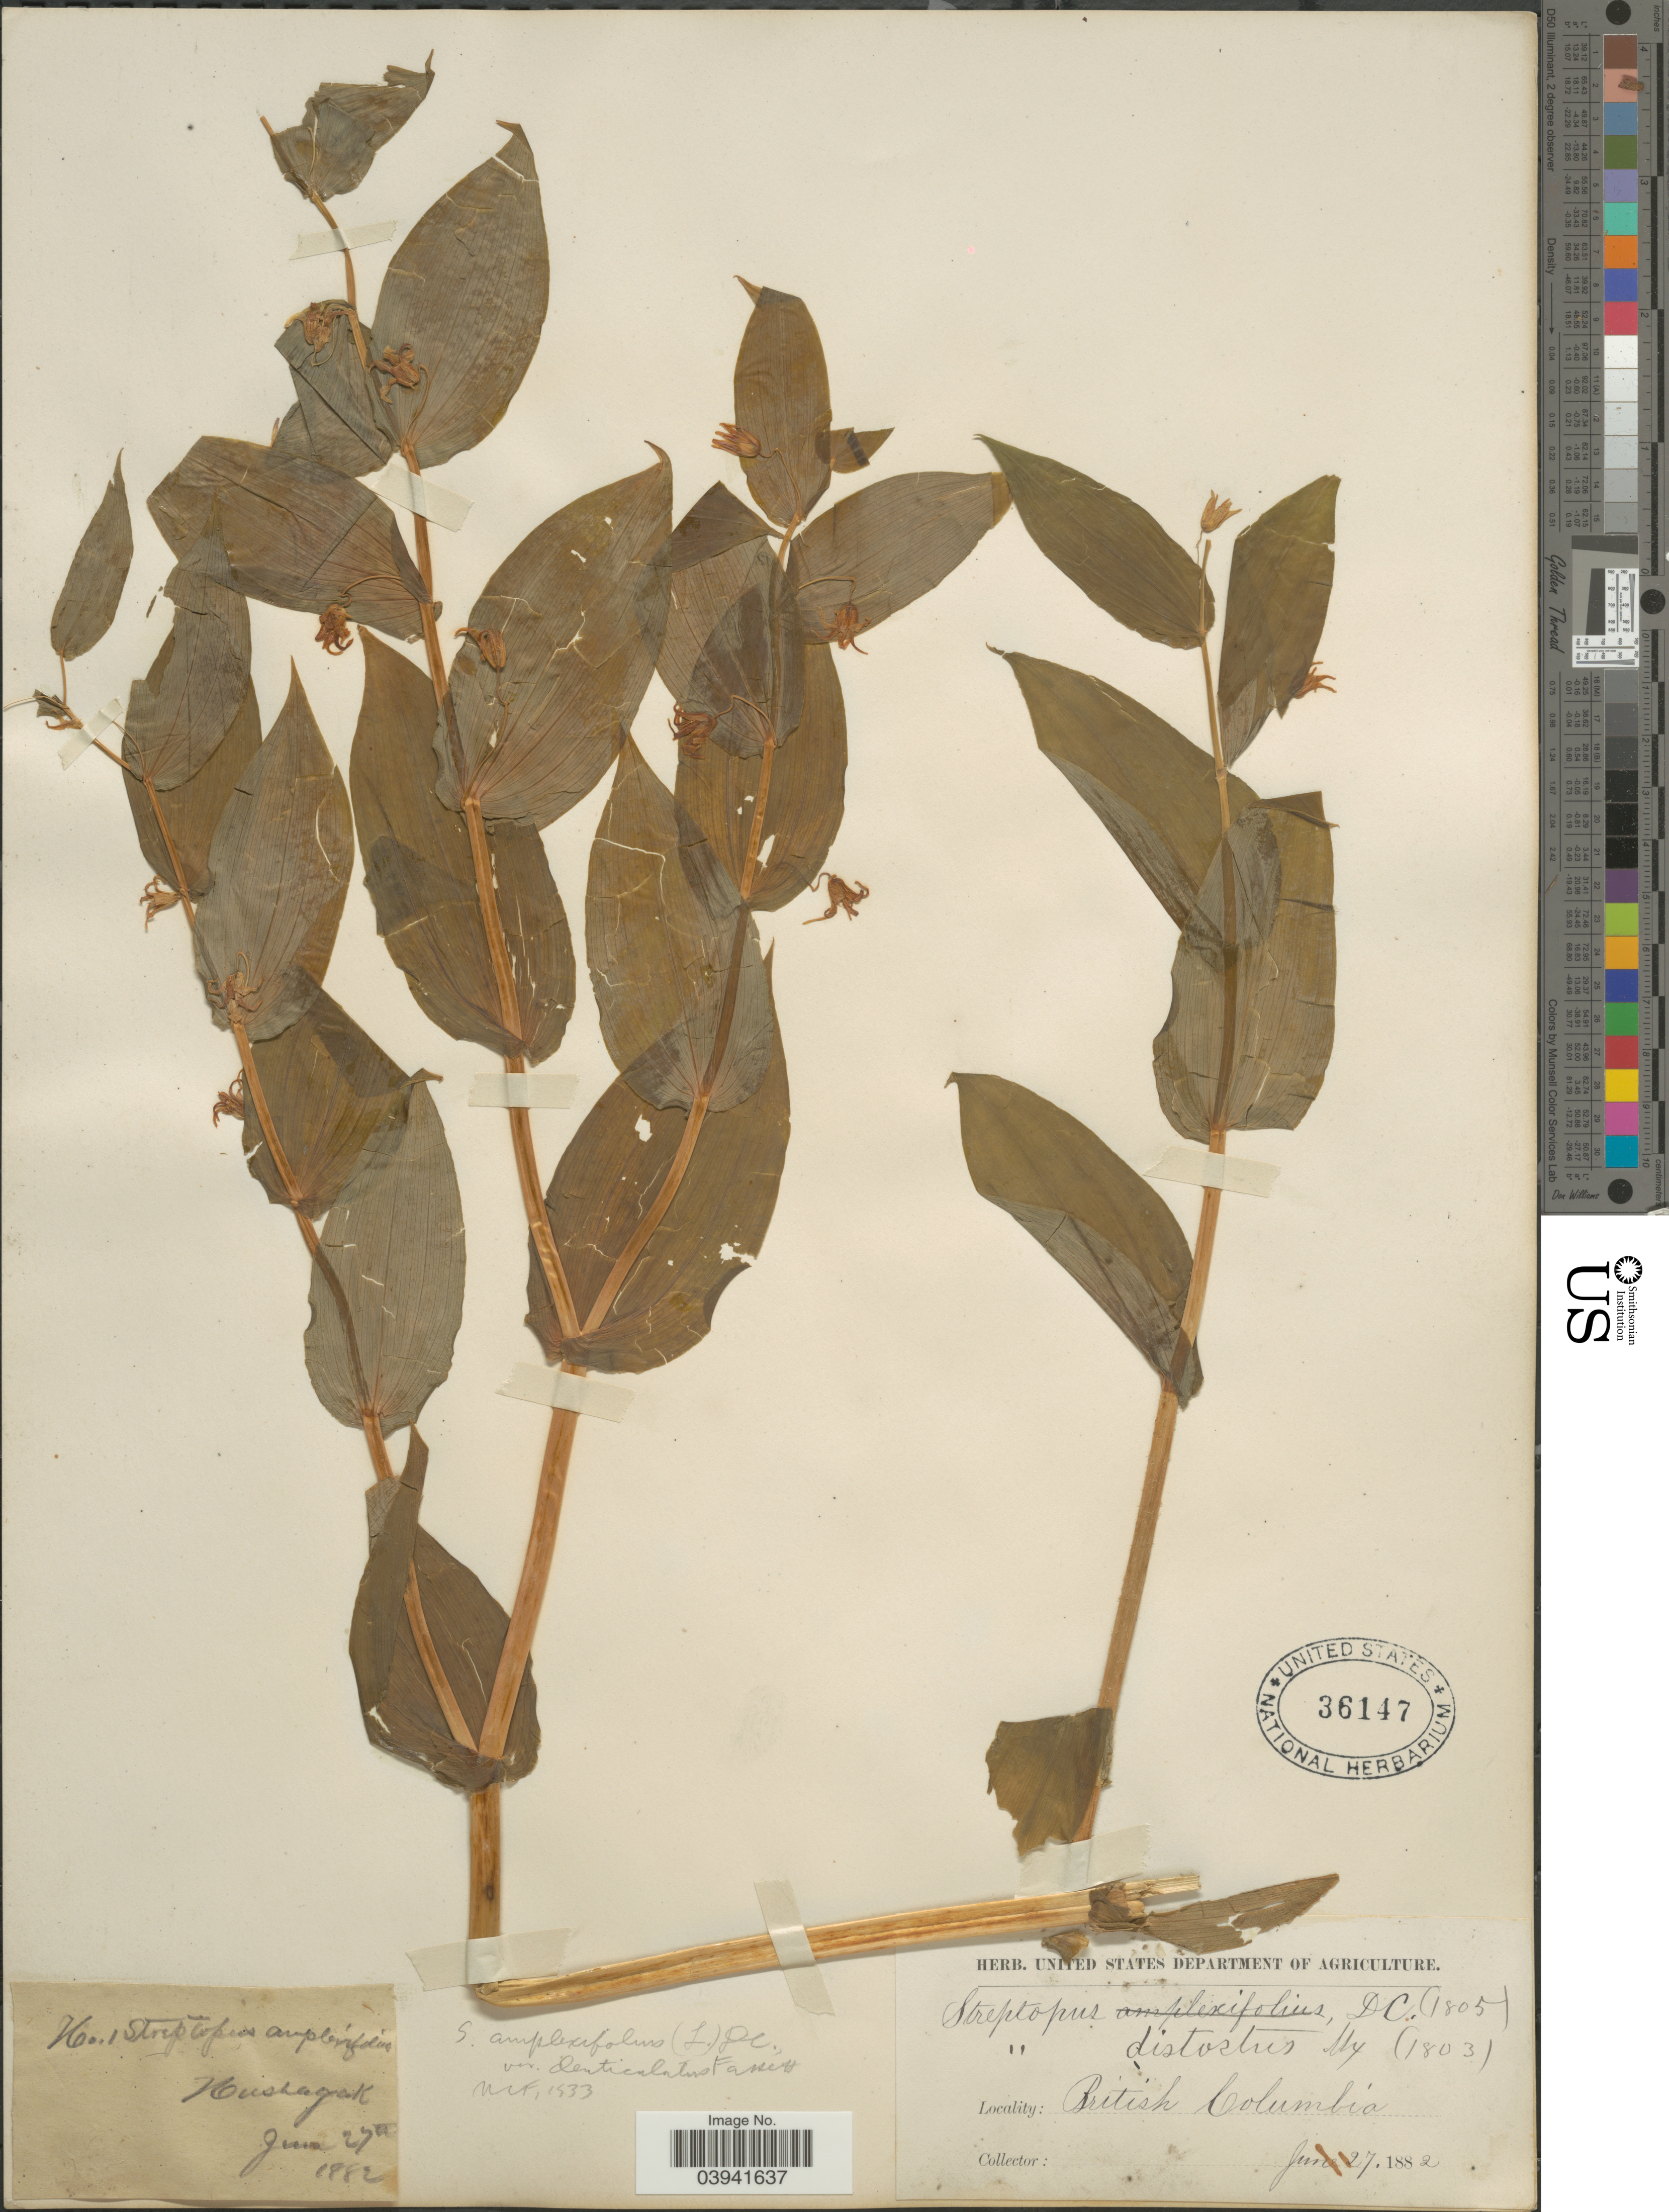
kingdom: Plantae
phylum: Tracheophyta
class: Liliopsida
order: Liliales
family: Liliaceae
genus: Streptopus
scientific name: Streptopus amplexifolius var. denticulatus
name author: Fassett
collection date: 1882-06-27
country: Canada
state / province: British Columbia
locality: Nushagak.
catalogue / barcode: US 36147